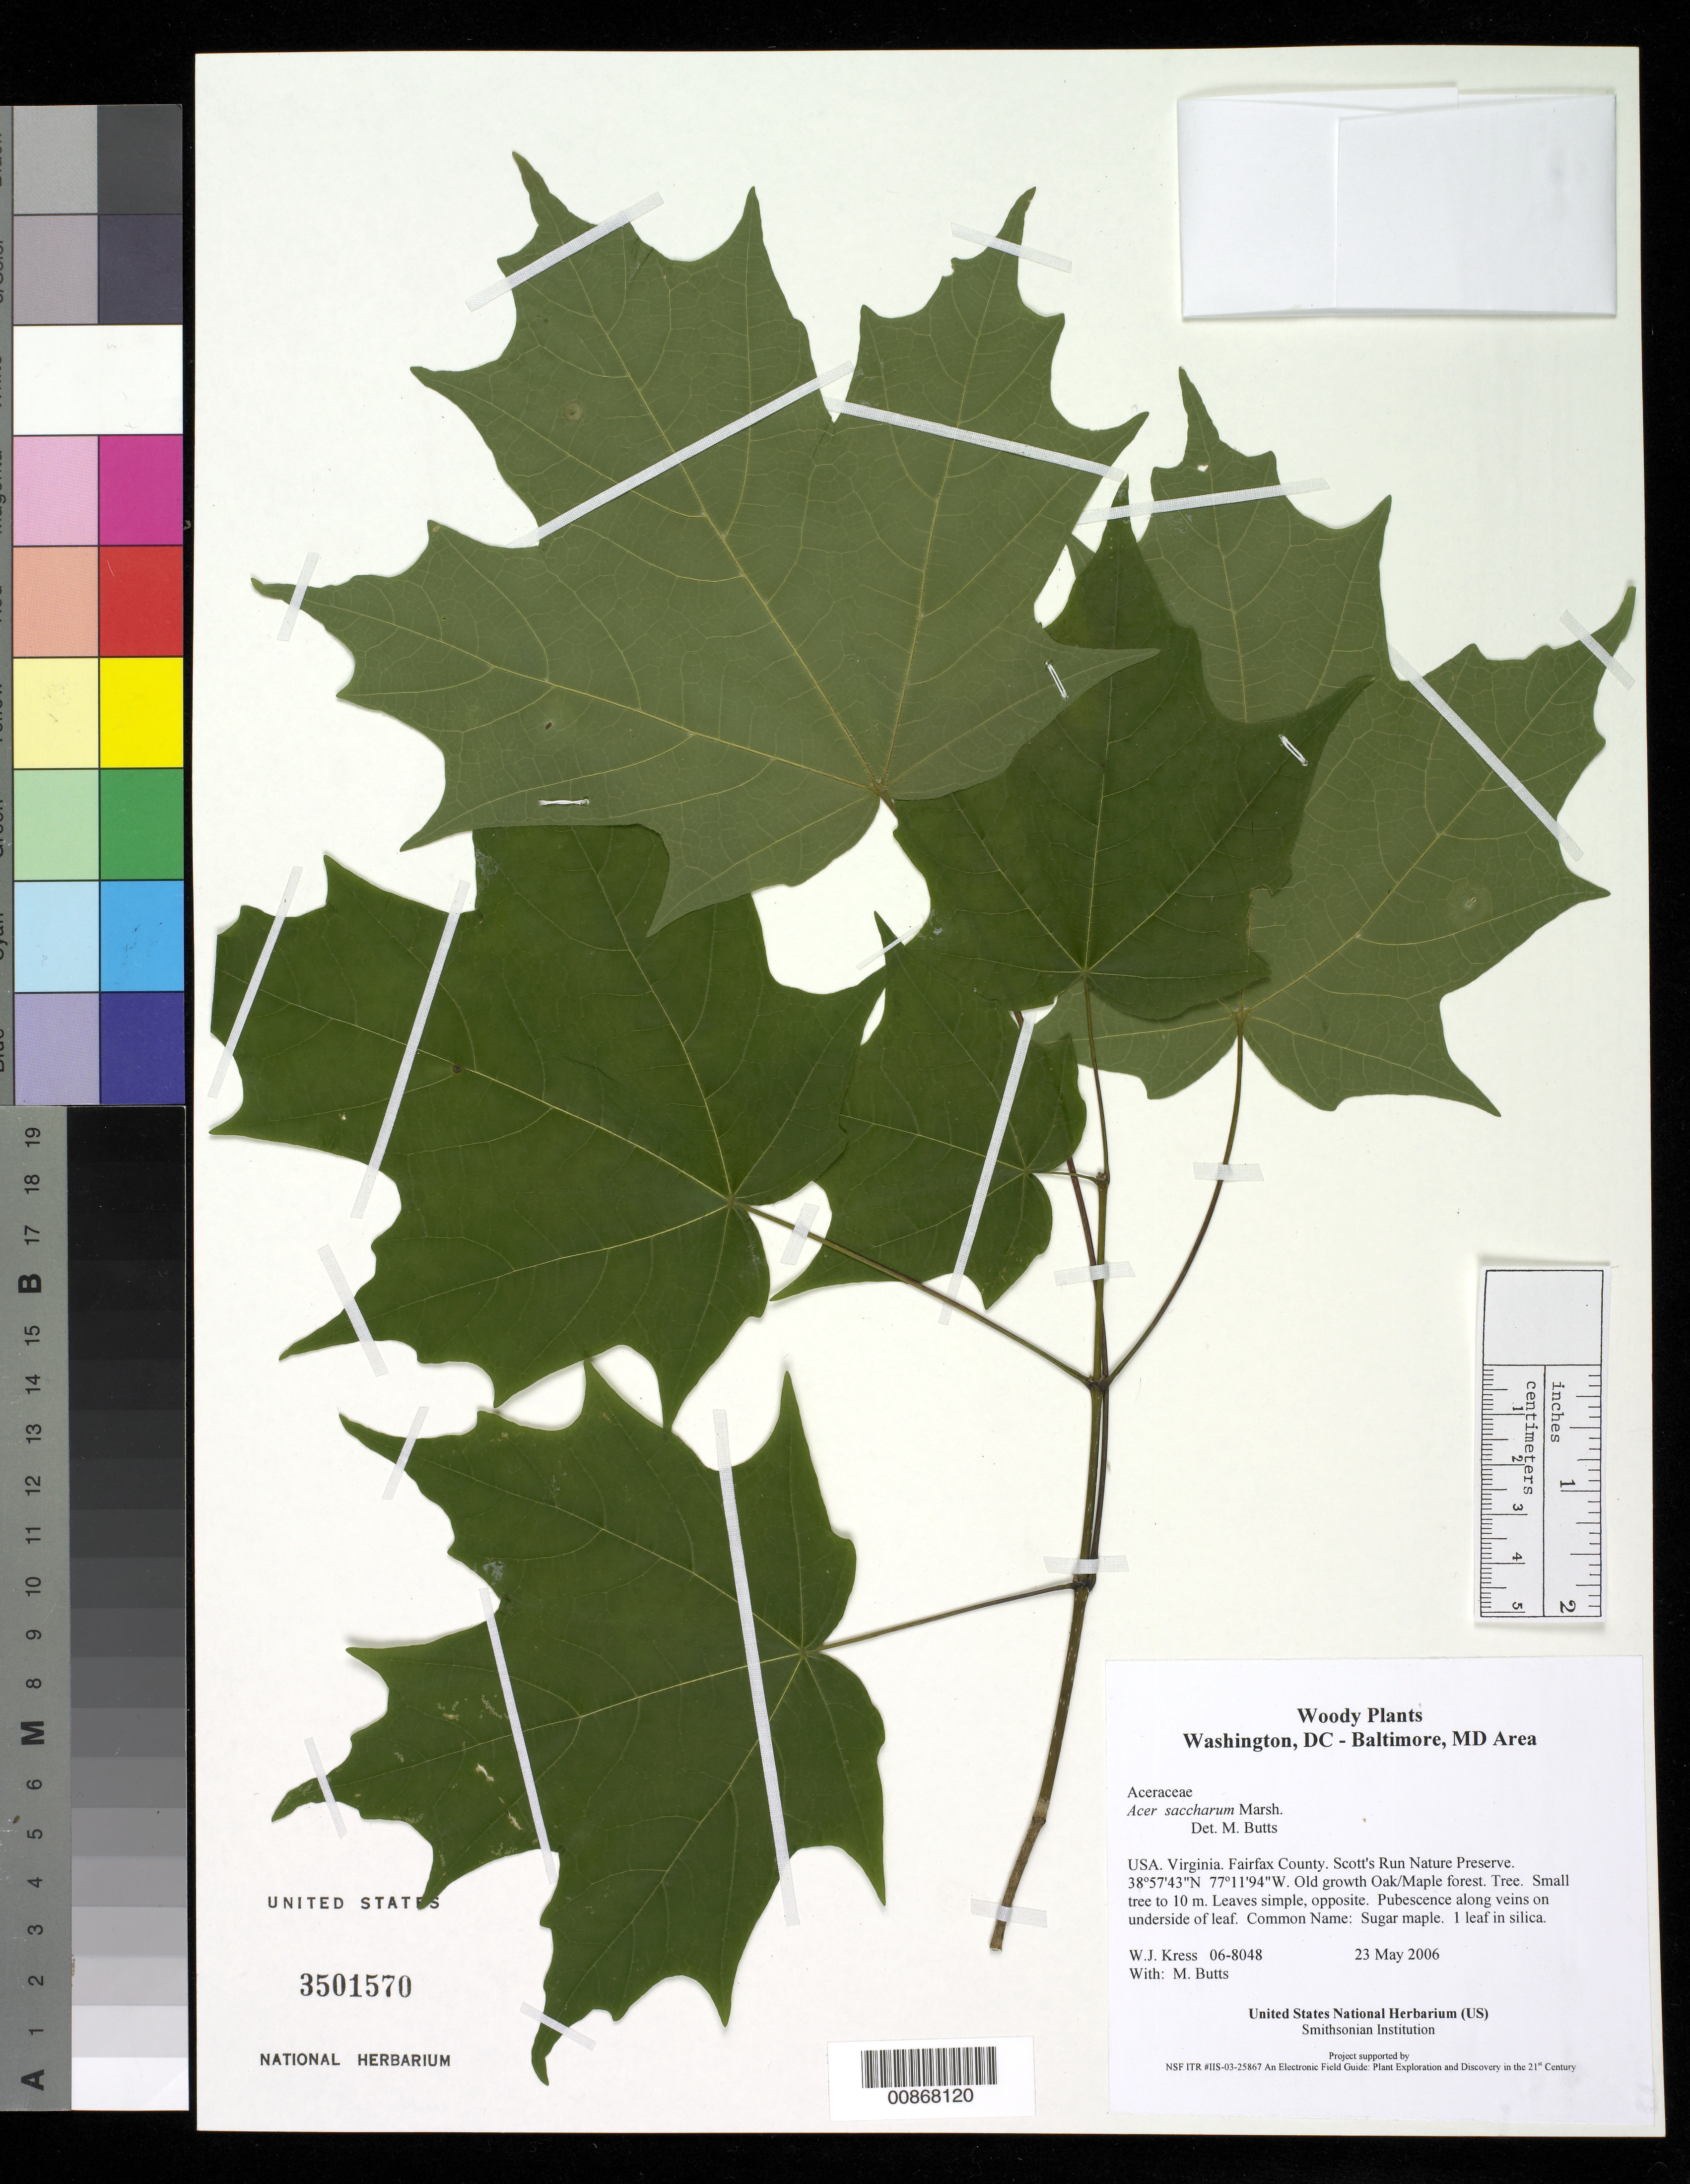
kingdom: Plantae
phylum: Tracheophyta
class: Magnoliopsida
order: Sapindales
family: Sapindaceae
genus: Acer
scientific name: Acer saccharum subsp. skutchii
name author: (Rehder) A.E. Murray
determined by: Butts, M. B.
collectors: W. J. Kress & M. B. Butts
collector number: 06-8048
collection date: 2006-05-23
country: United States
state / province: Virginia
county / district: Fairfax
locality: Scott's Run Nature Preserve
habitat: Old growth Oak/Maple forest.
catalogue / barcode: US 3501570